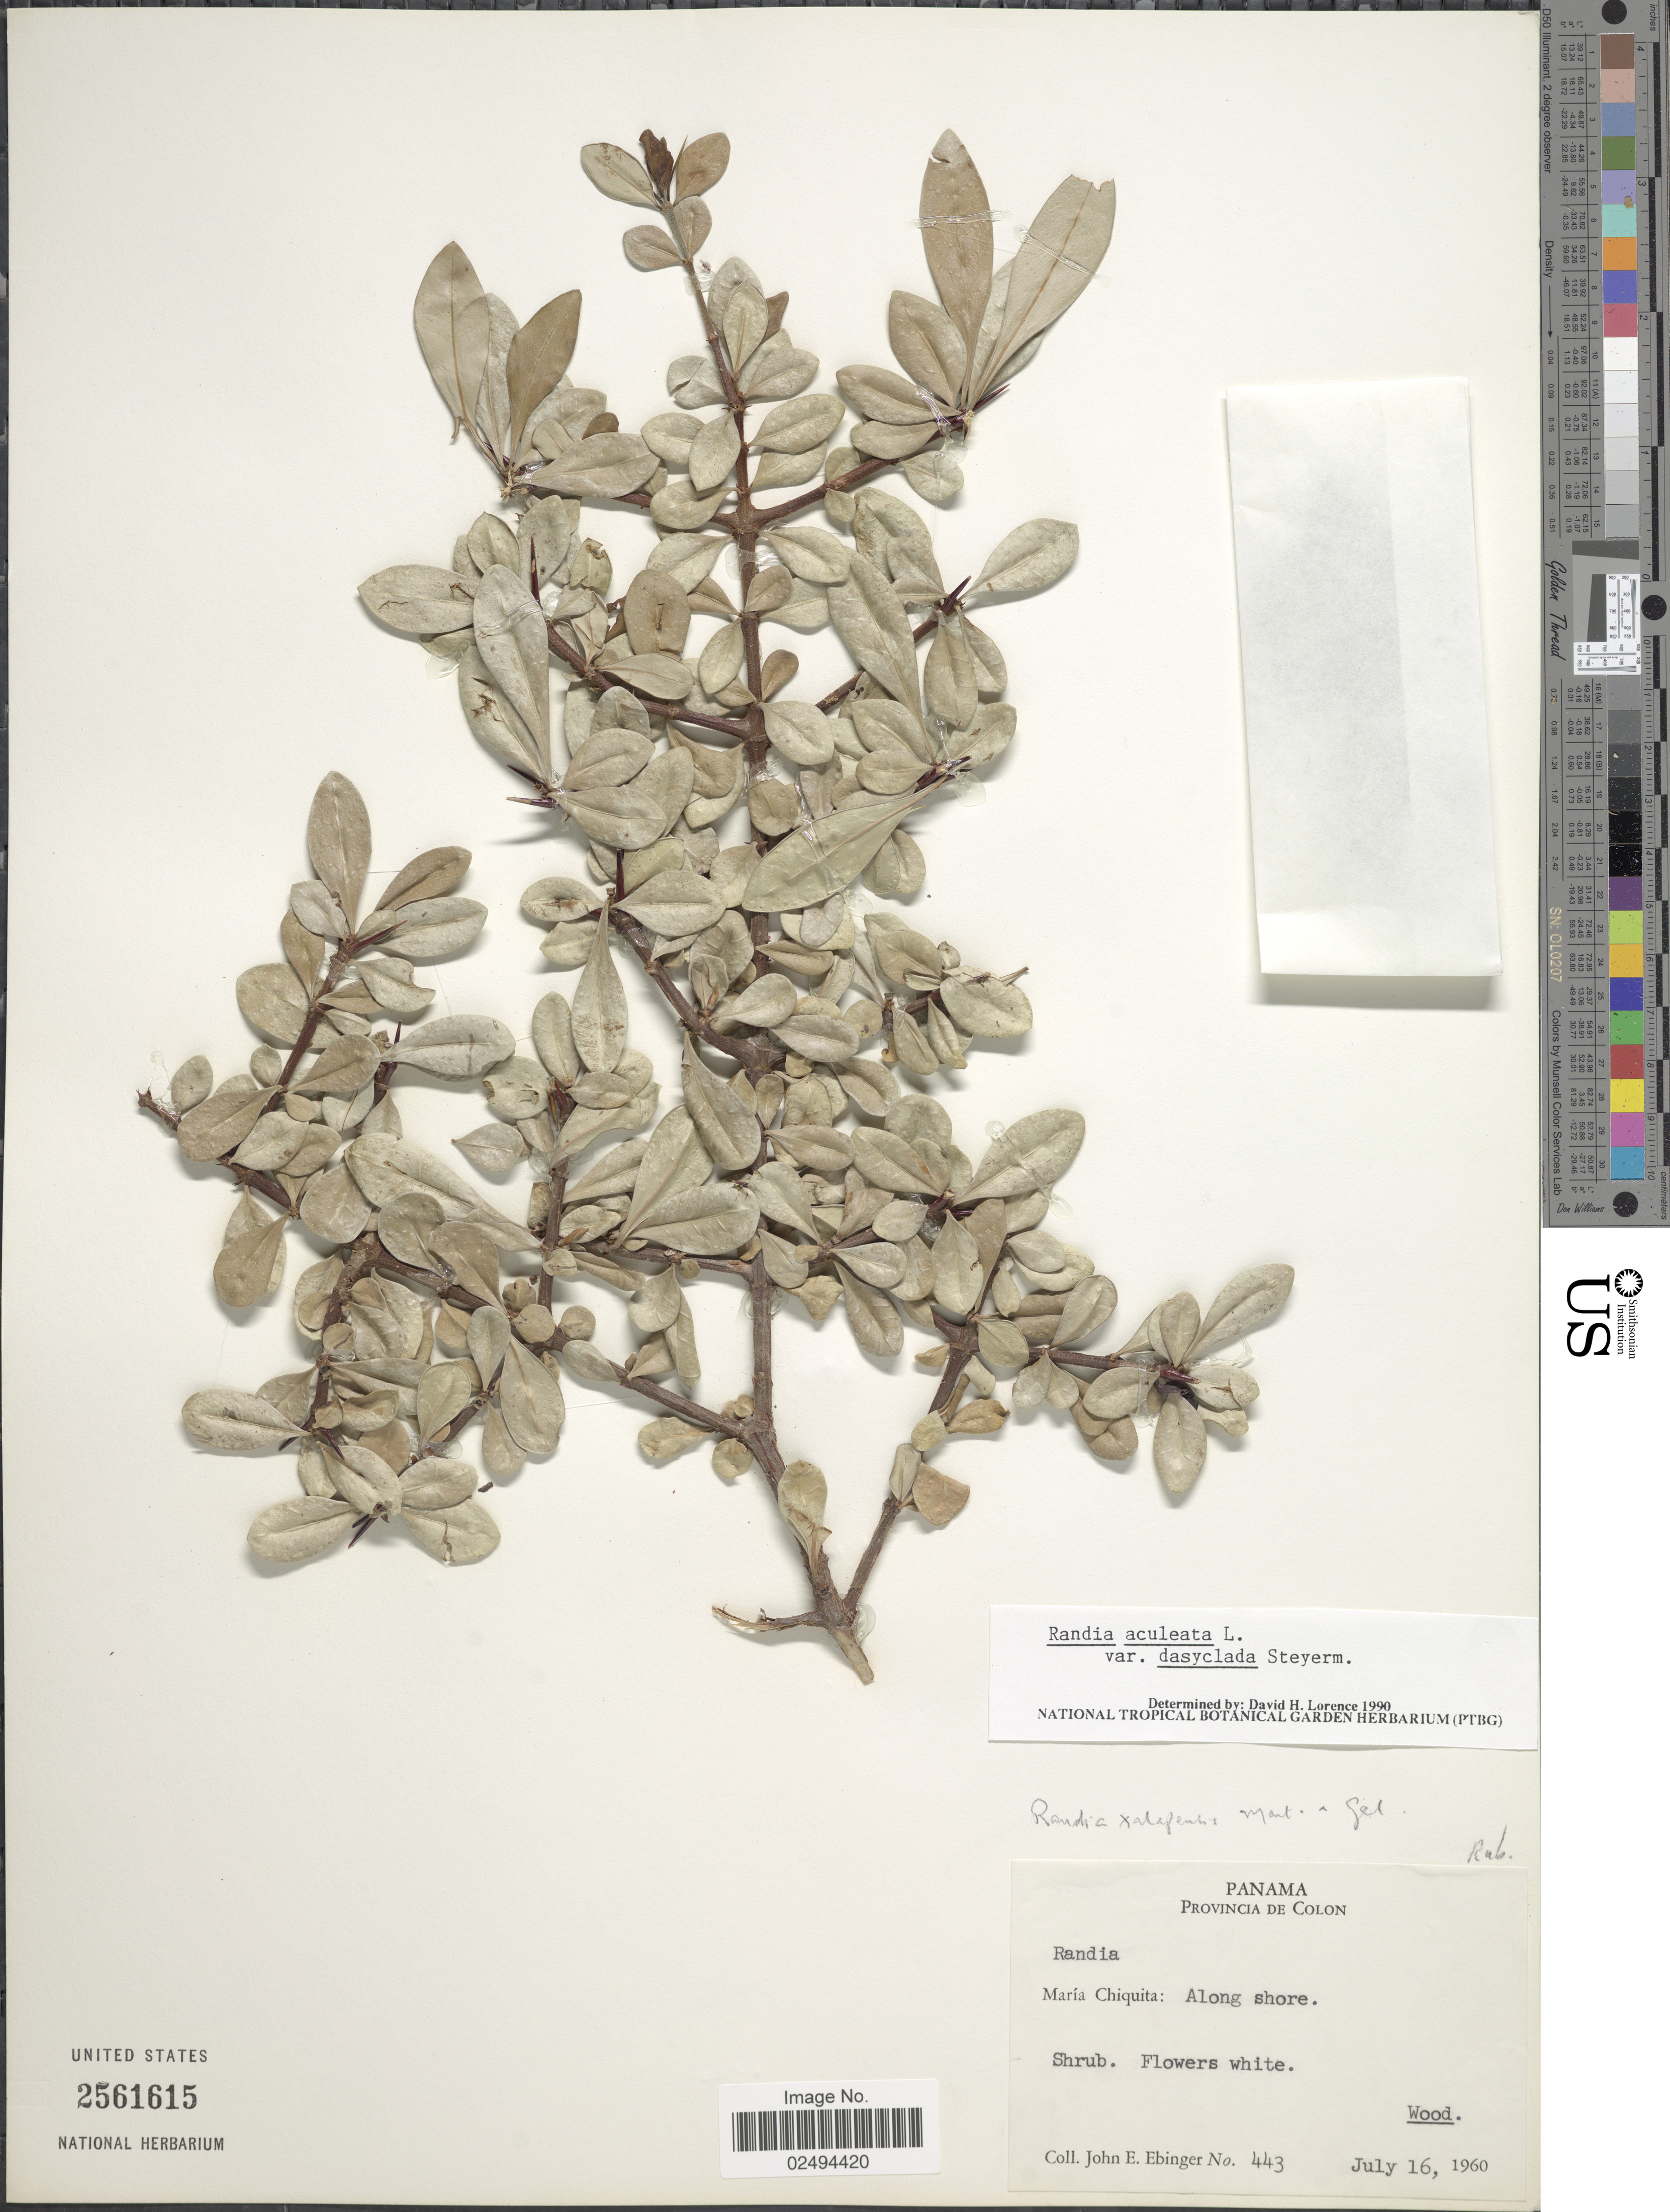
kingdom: Plantae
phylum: Tracheophyta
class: Magnoliopsida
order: Gentianales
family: Rubiaceae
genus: Randia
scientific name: Randia aculeata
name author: L.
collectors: J. Ebinger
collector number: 443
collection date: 1960-07-16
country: Panama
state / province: Colón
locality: Provincia de Colon. Maria Chiquita: Along shore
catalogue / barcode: US 2561615